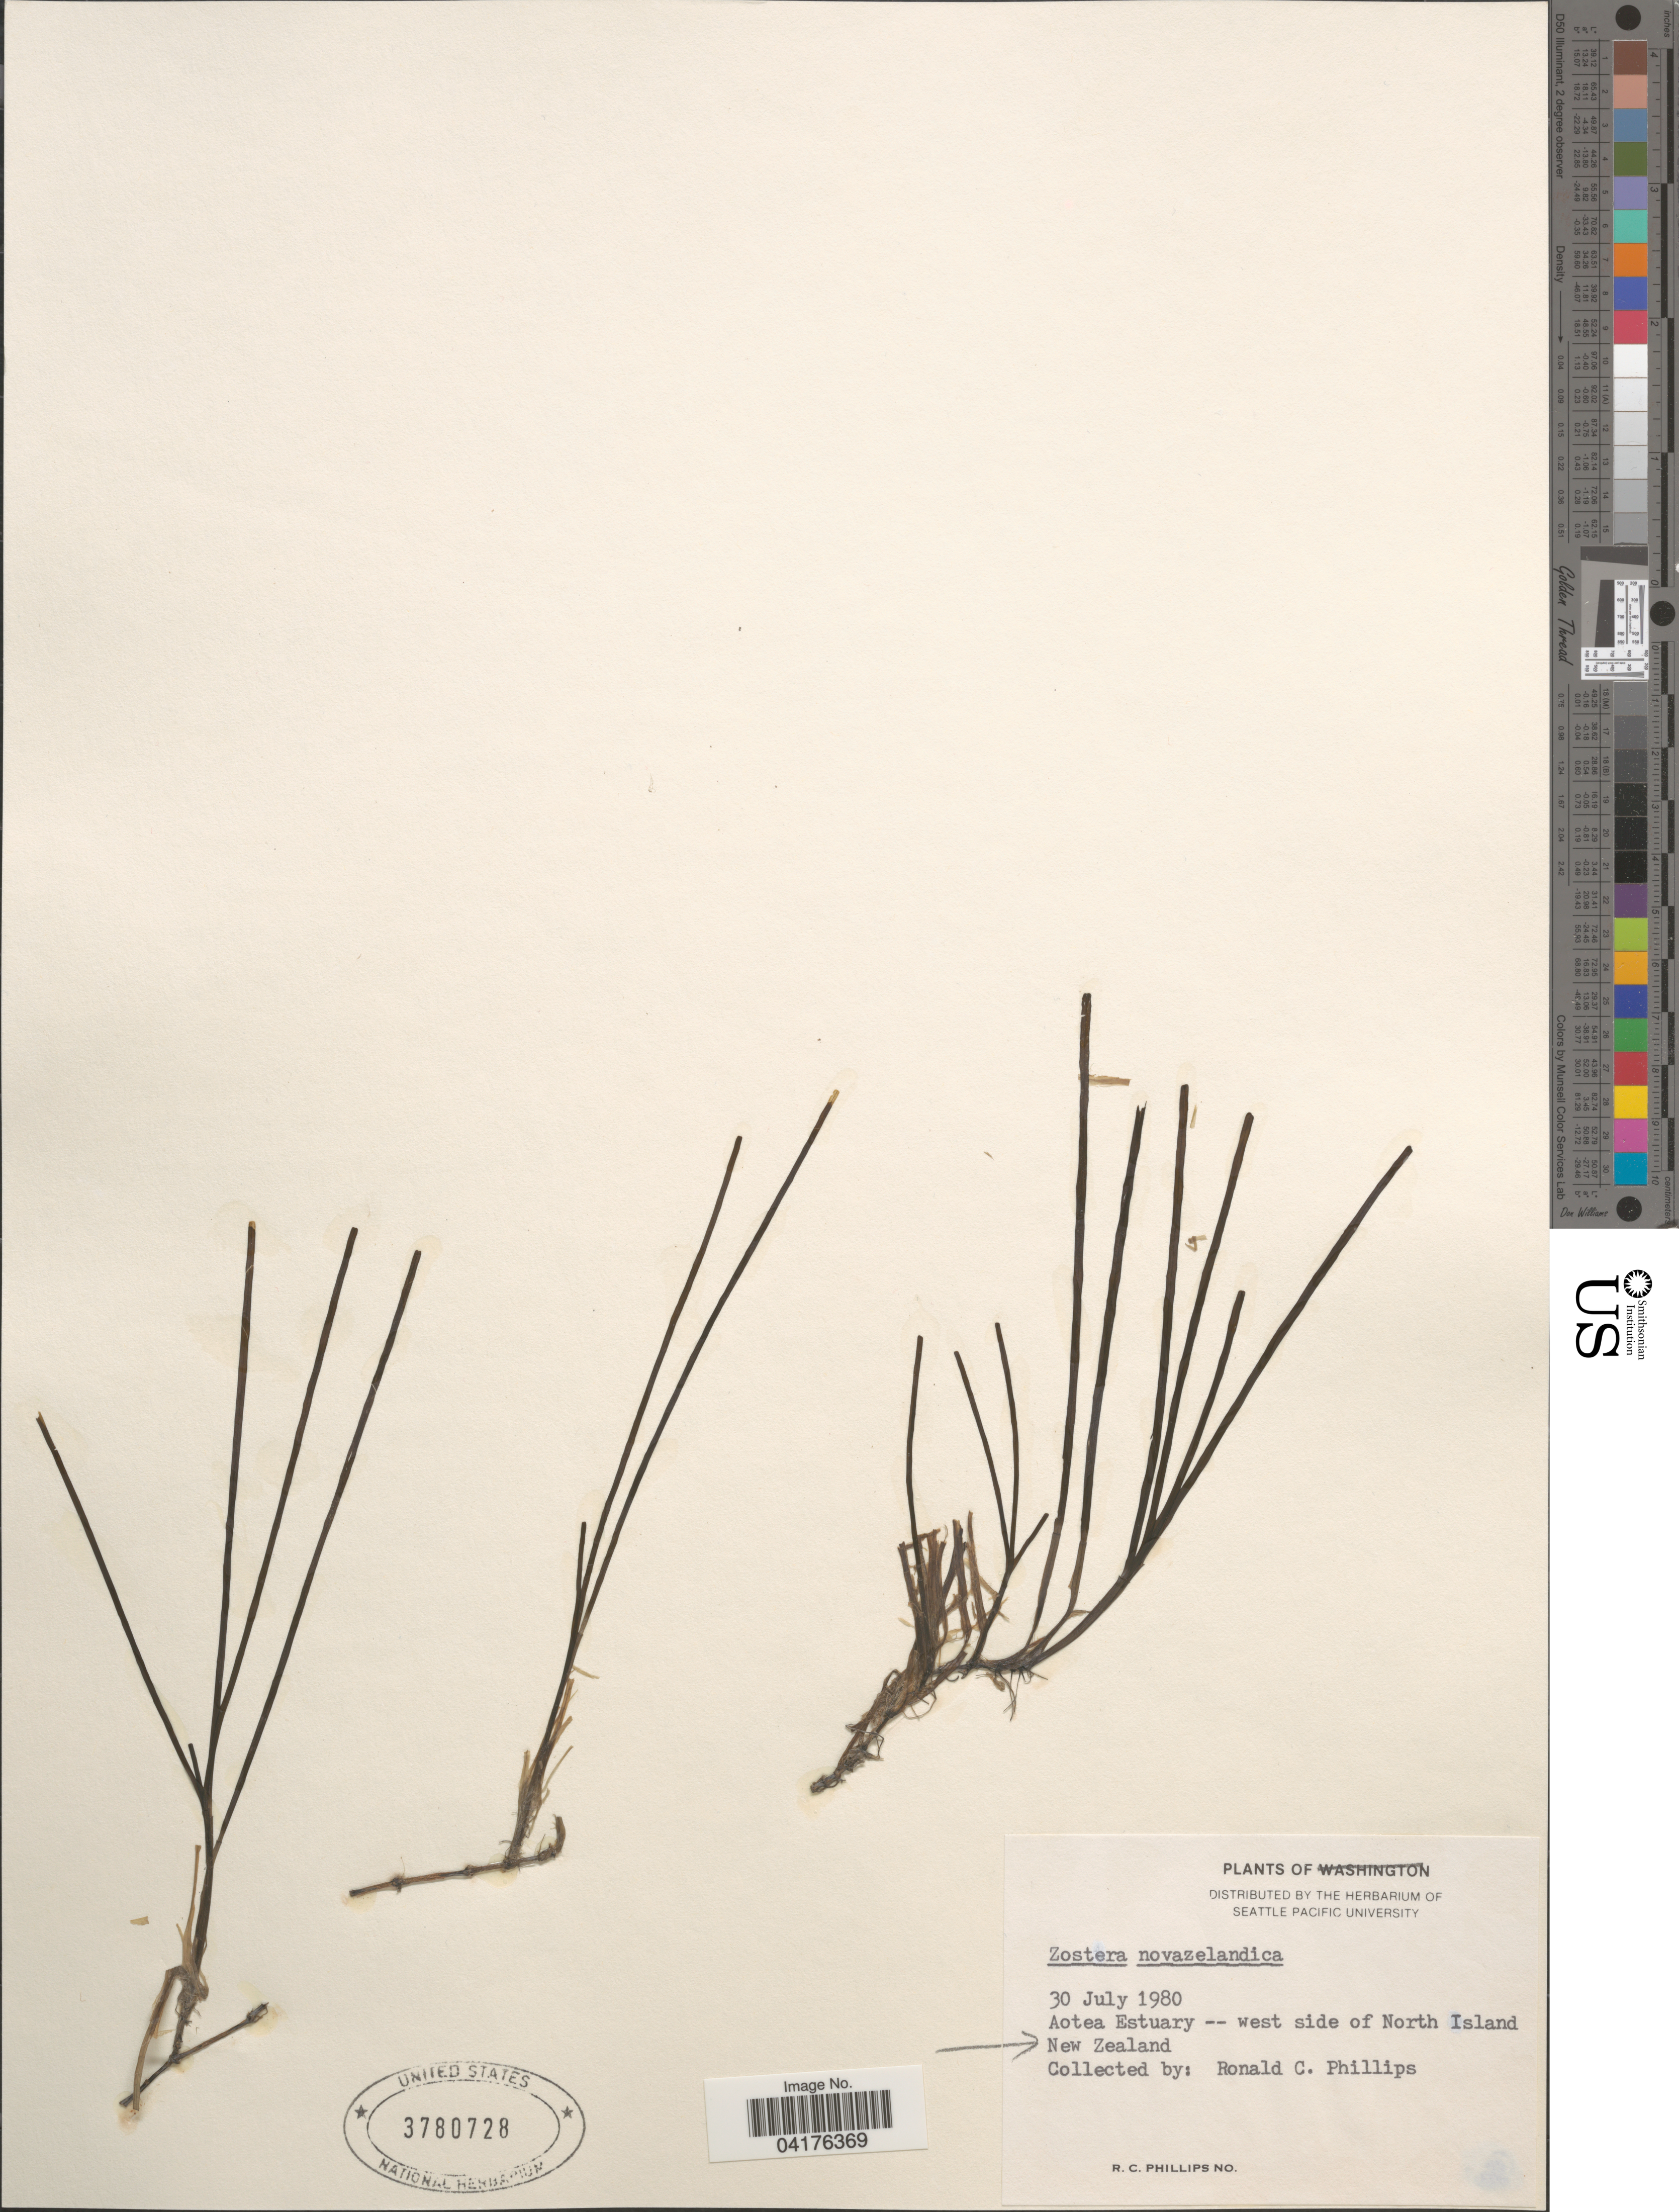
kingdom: Plantae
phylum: Tracheophyta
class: Liliopsida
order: Alismatales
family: Zosteraceae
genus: Zostera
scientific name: Zostera novazelandica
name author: Setch.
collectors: R. C. Phillips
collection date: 1980-07-30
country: New Zealand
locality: Aotea Estuary -- west side of North Island.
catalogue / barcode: US 3780728